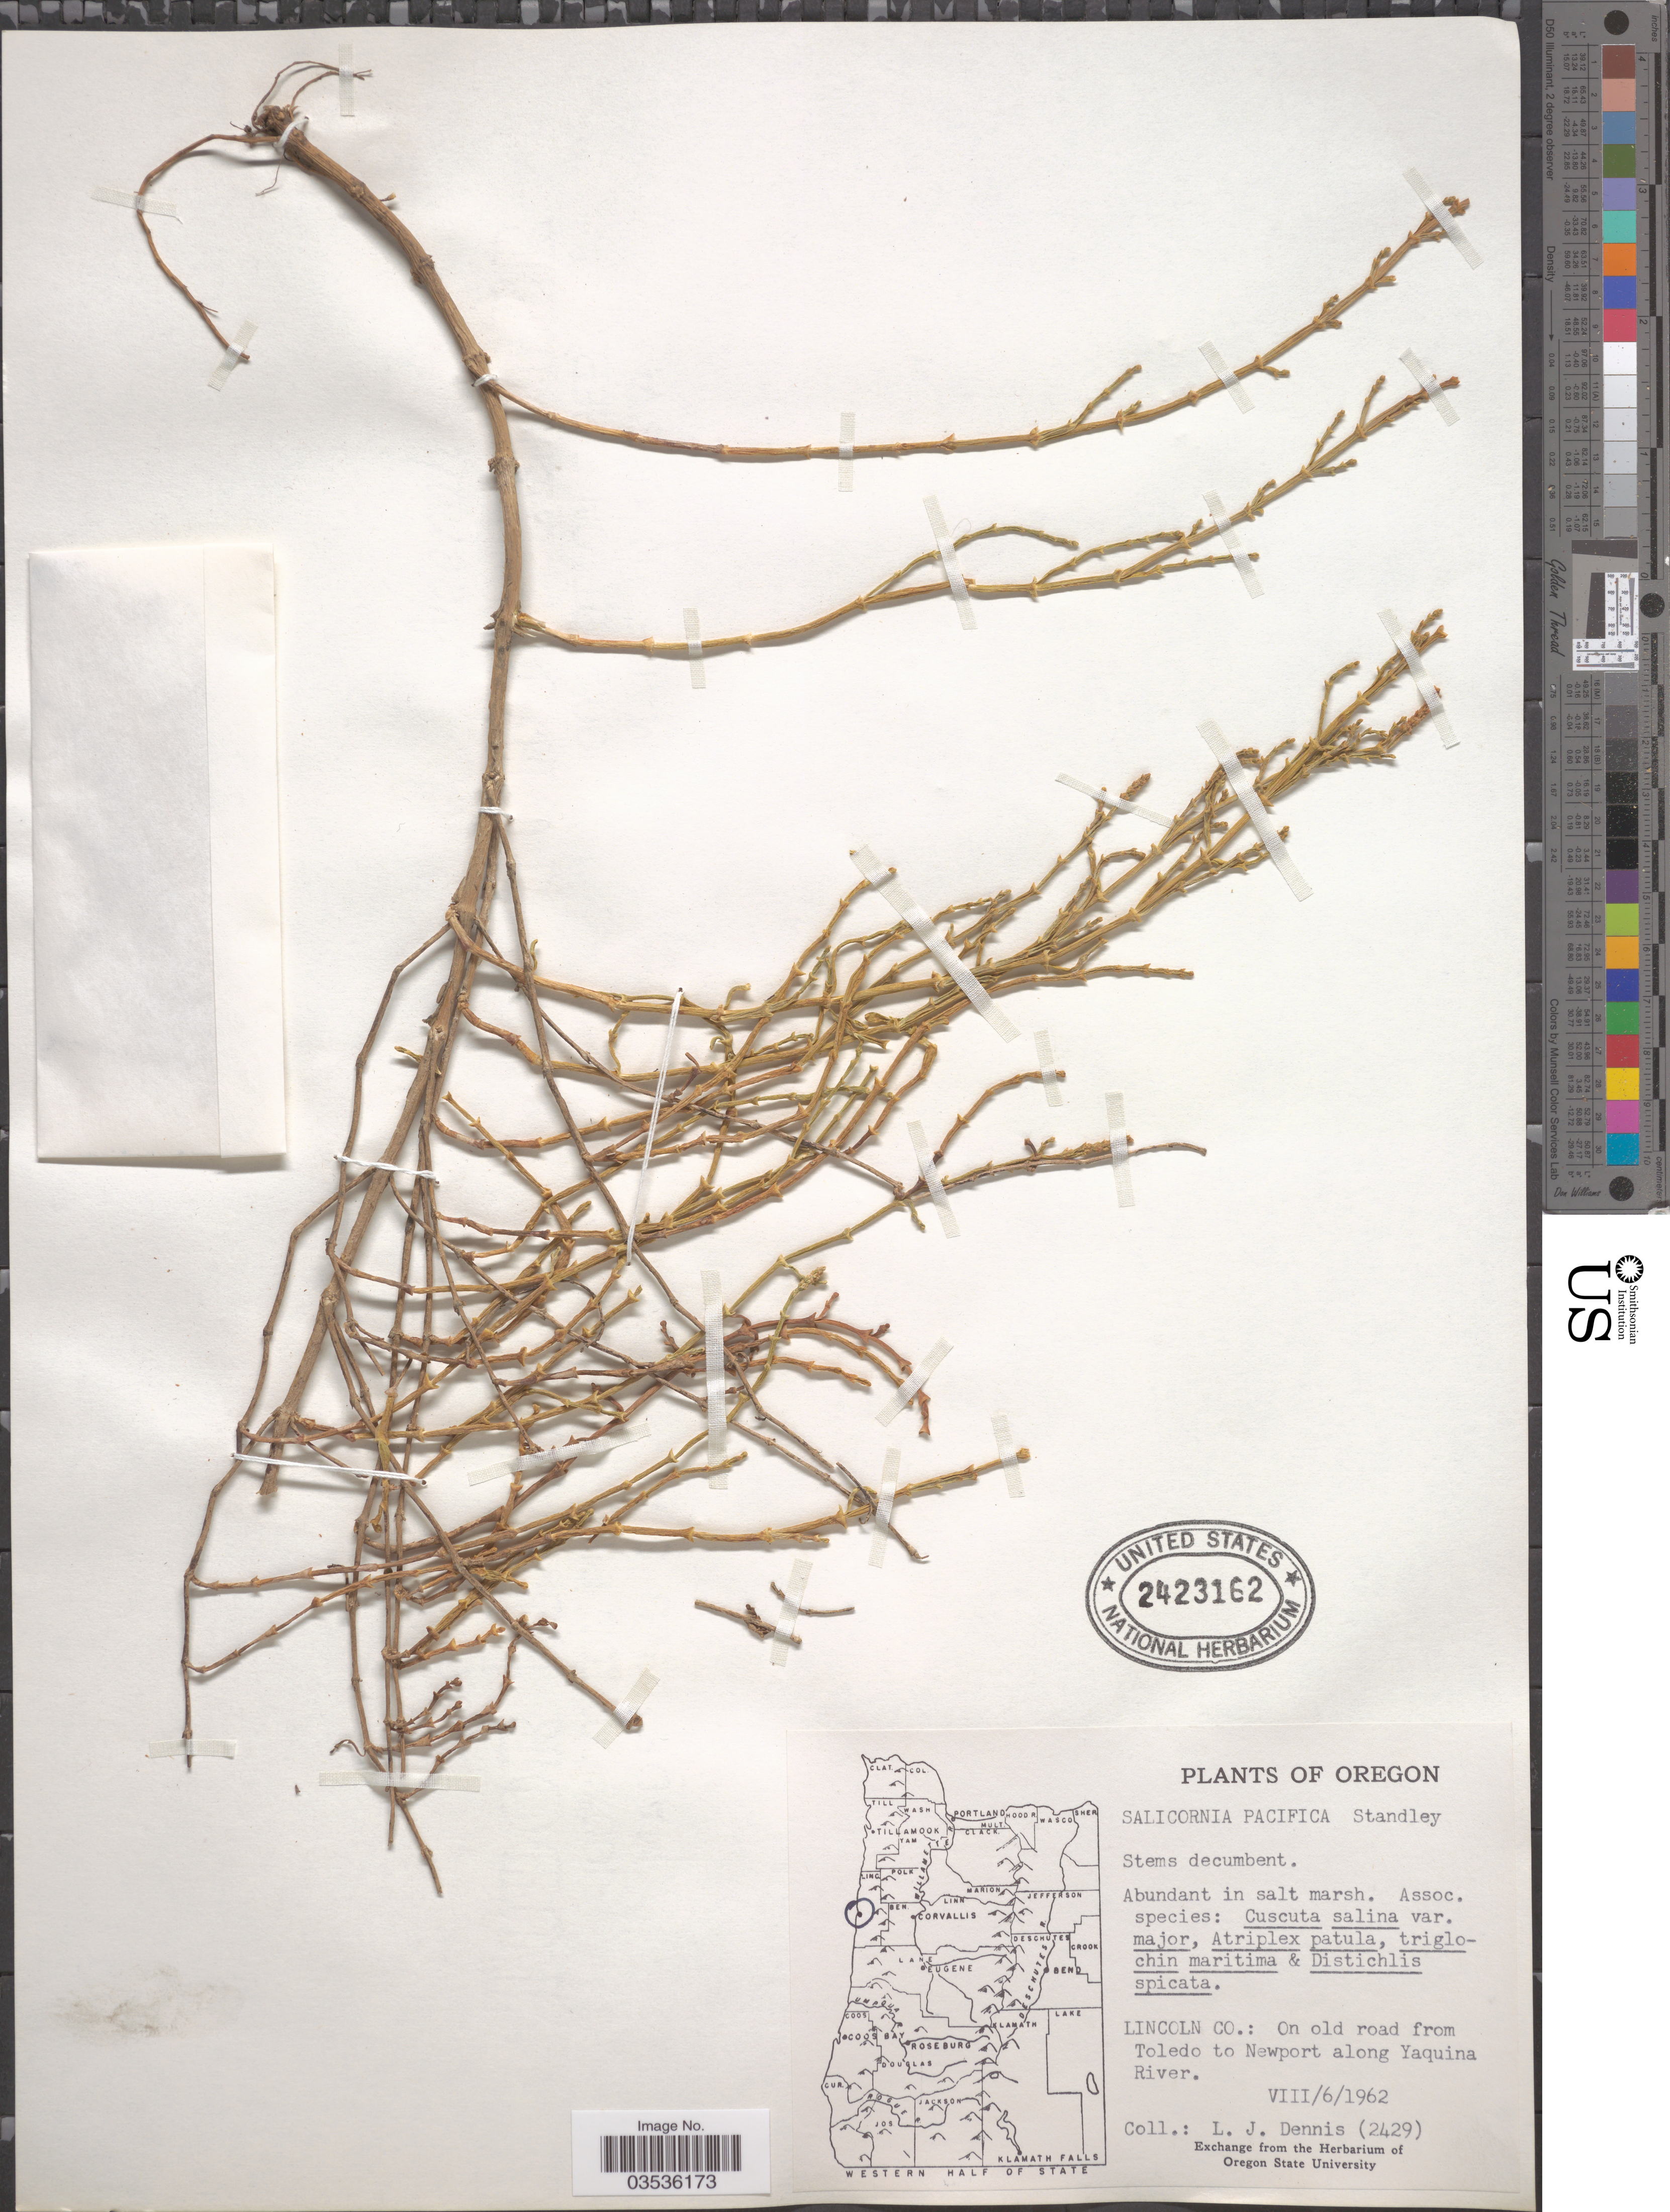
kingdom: Plantae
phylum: Tracheophyta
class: Magnoliopsida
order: Caryophyllales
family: Amaranthaceae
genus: Salicornia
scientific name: Salicornia pacifica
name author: Standl.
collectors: L. Dennis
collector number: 2429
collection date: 1962-08-06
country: United States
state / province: Oregon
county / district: Lincoln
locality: Lincoln Co.: On old road from Toledo to Newport along Yaquina River.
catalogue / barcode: US 2423162